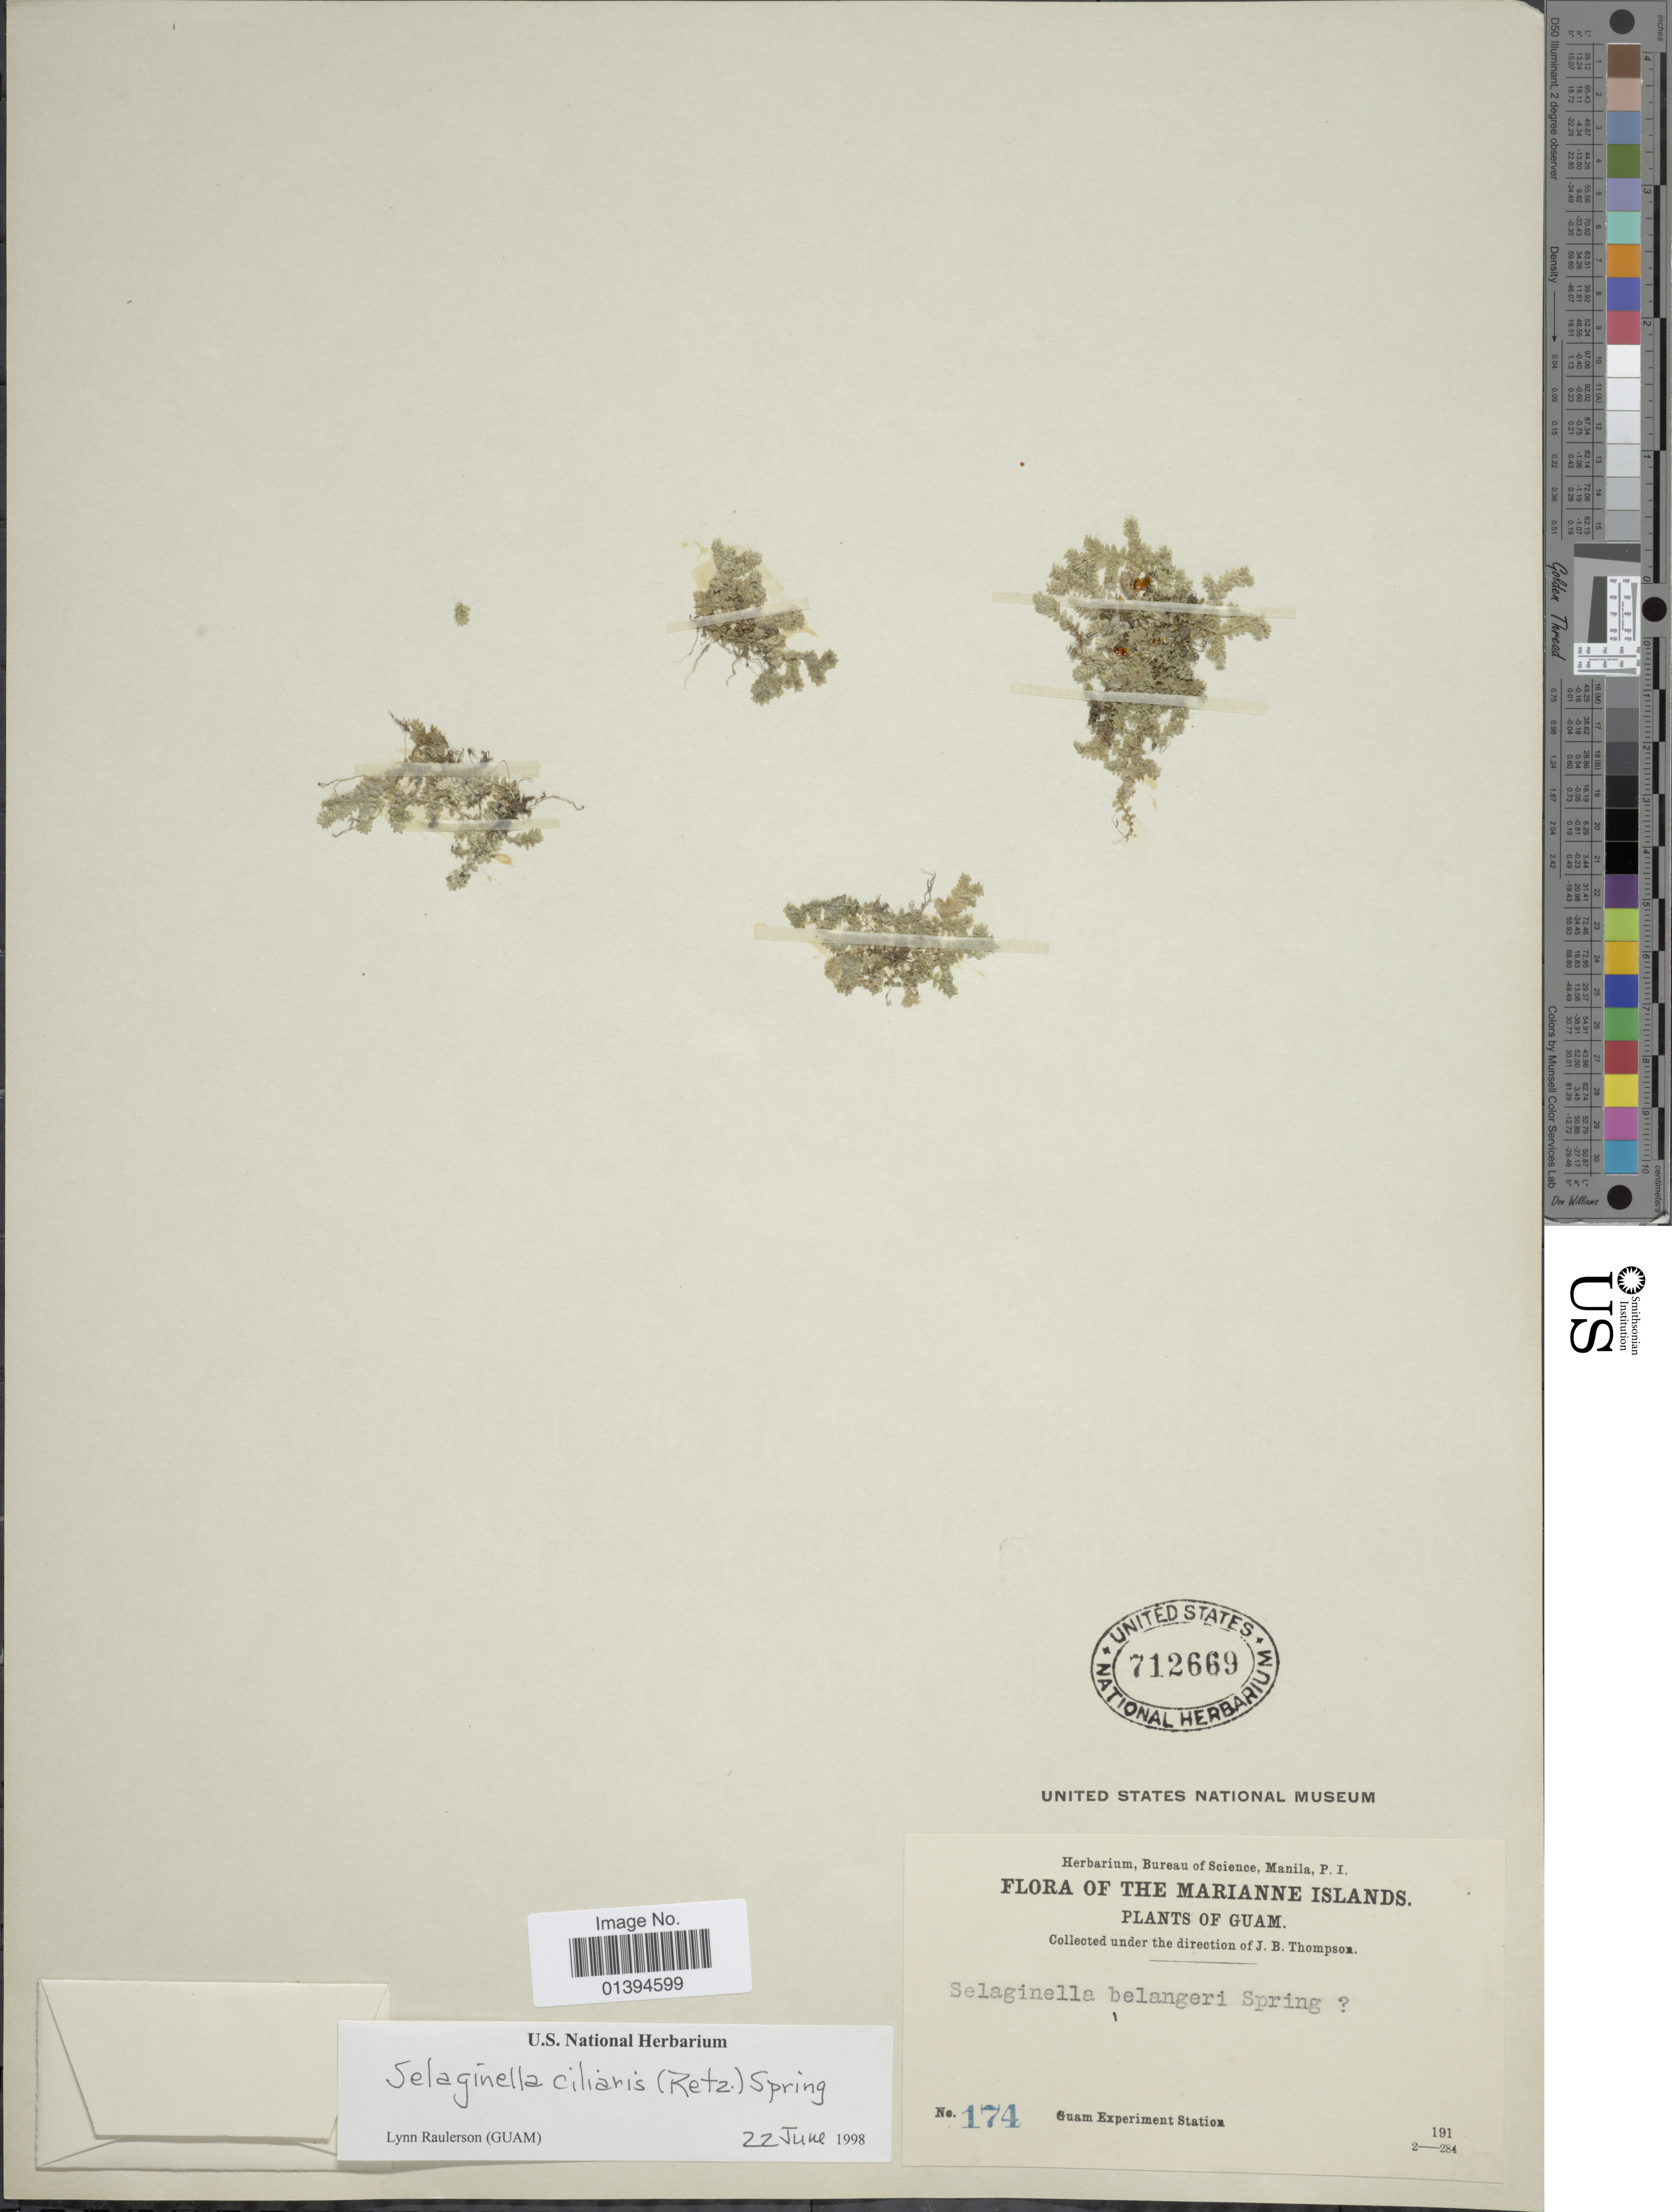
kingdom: Plantae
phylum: Tracheophyta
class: Lycopodiopsida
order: Selaginellales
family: Selaginellaceae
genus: Selaginella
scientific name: Selaginella ciliaris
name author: (Retz.) Spring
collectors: J. B. Thompson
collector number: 174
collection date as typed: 191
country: Guam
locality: Marianne islands, Guam Experiment Station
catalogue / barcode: US 712669